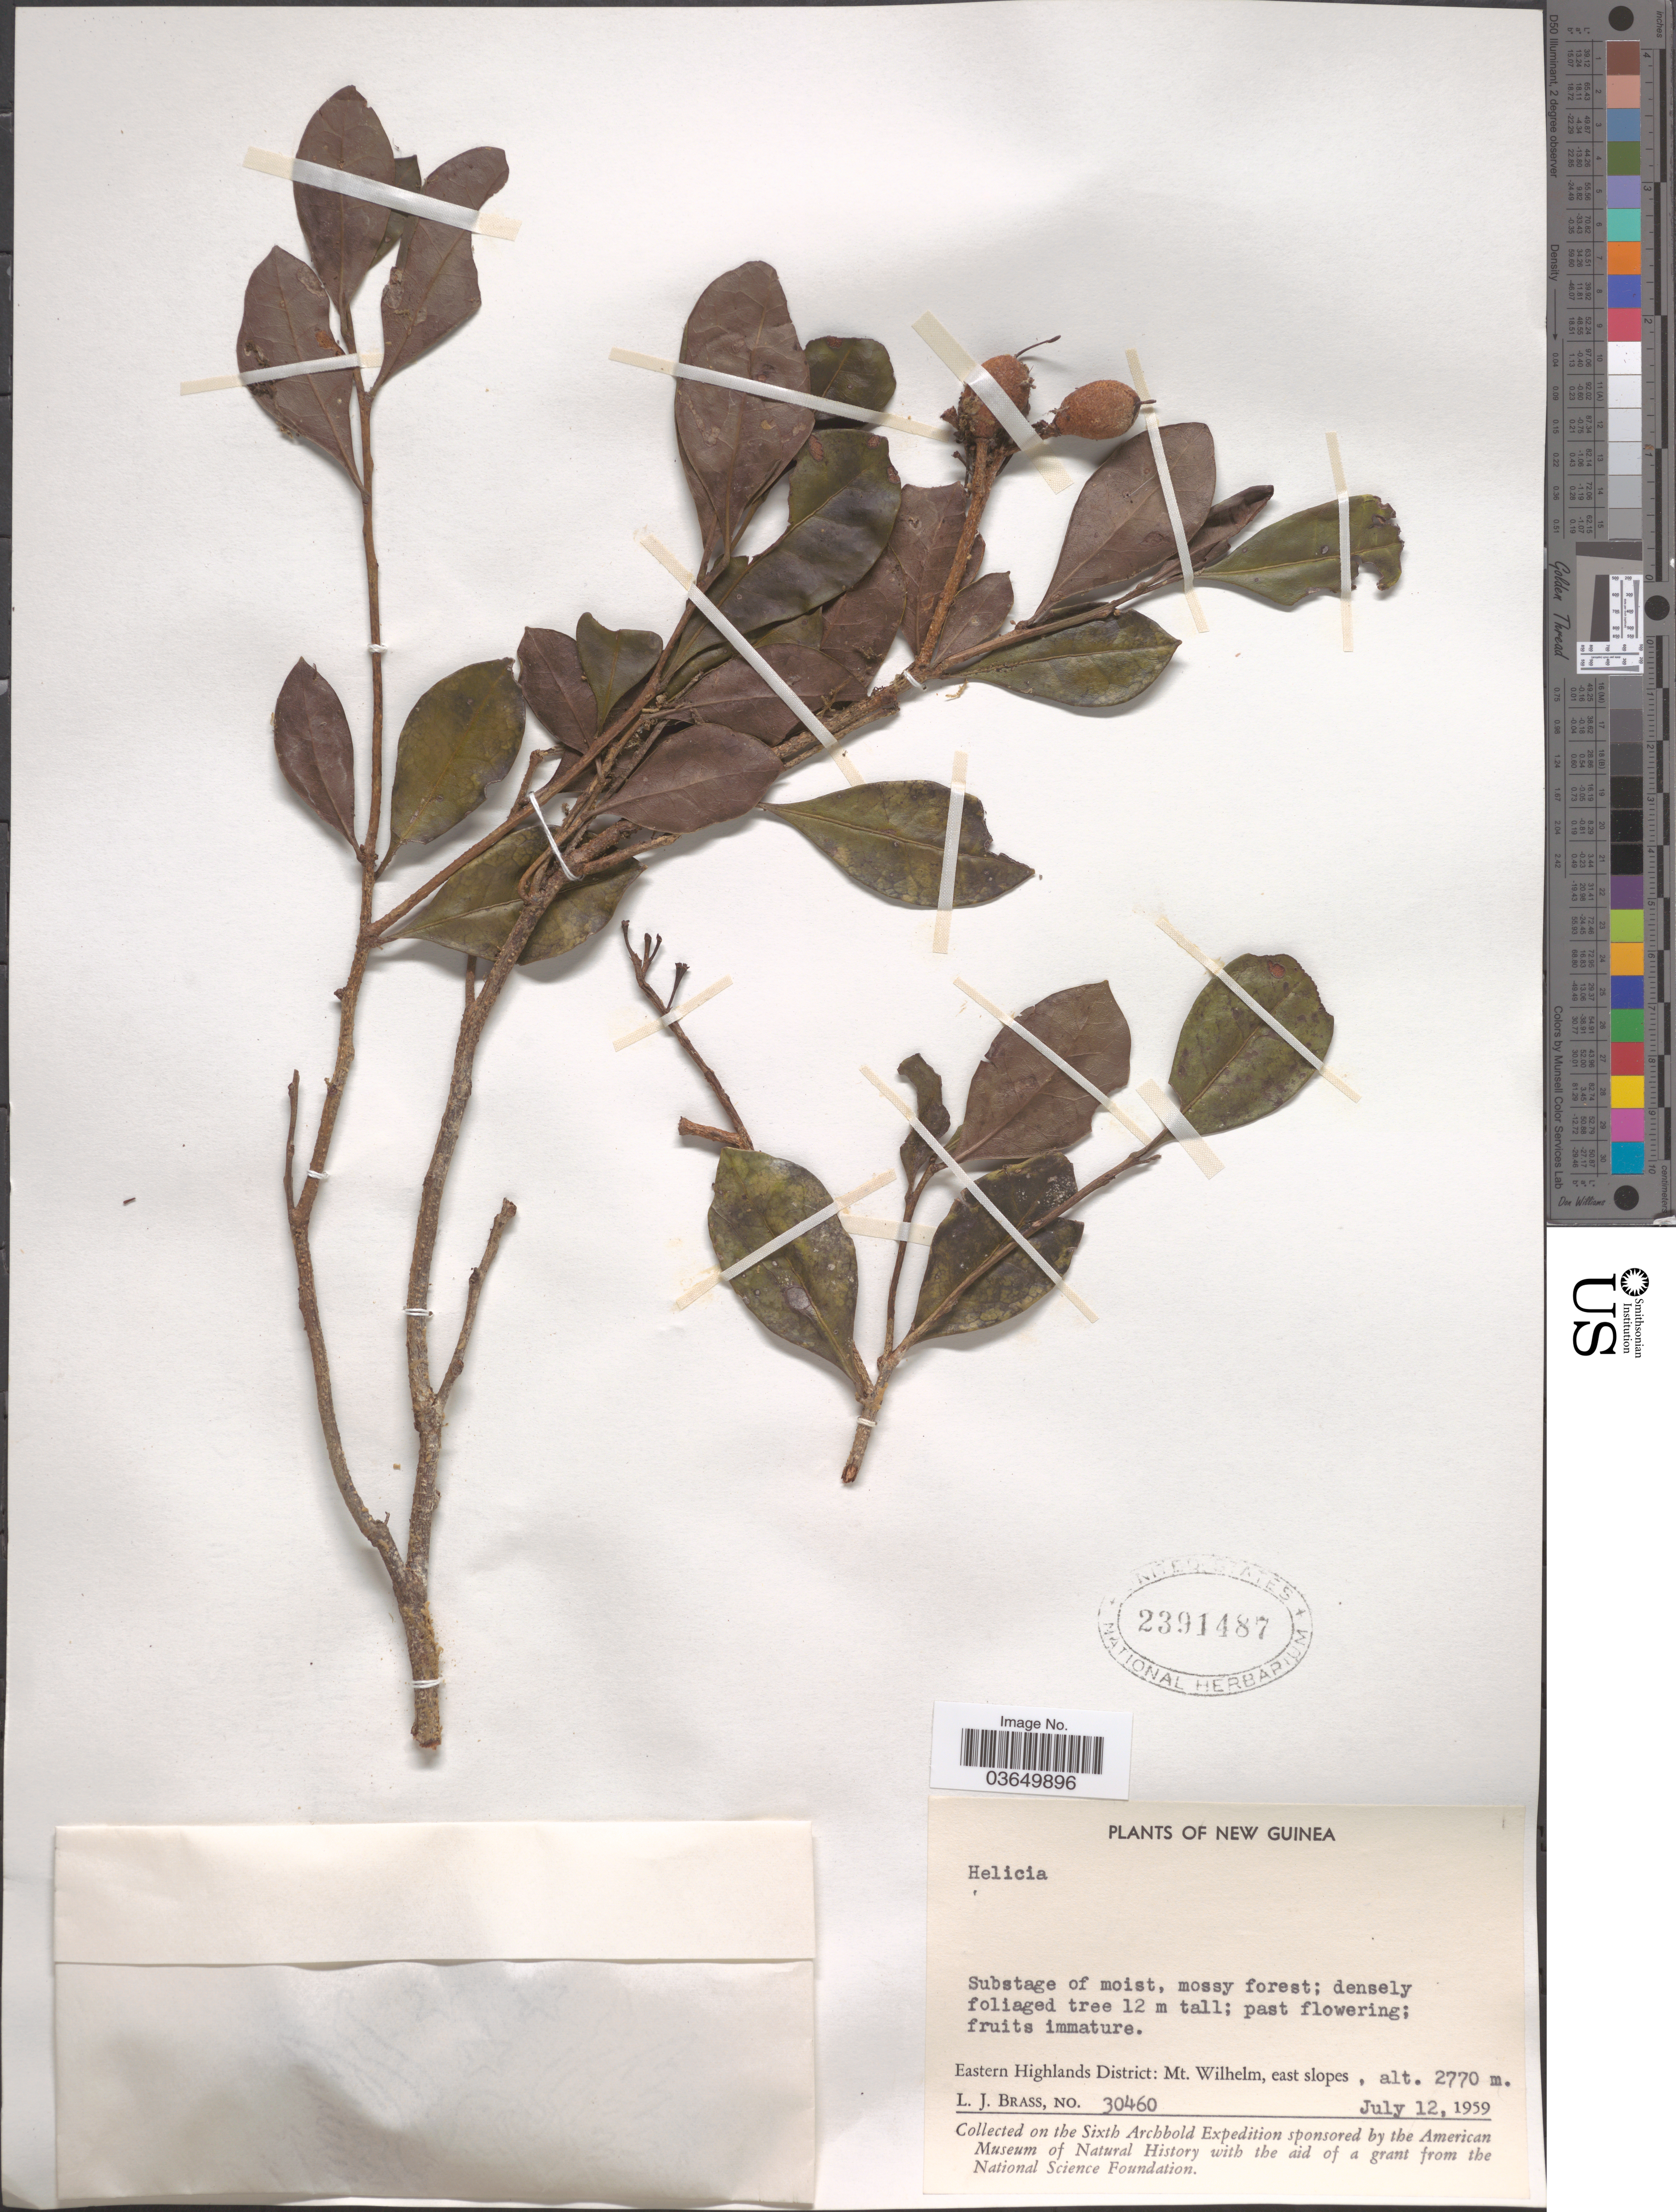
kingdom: Plantae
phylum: Tracheophyta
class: Magnoliopsida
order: Proteales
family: Proteaceae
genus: Helicia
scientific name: Helicia sp.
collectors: L. J. Brass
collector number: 30460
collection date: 1959-07-12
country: Papua New Guinea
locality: New Guinea. Eastern Highlands District: Mt. Wilhelm, east slopes.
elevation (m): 2770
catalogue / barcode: US 2391487